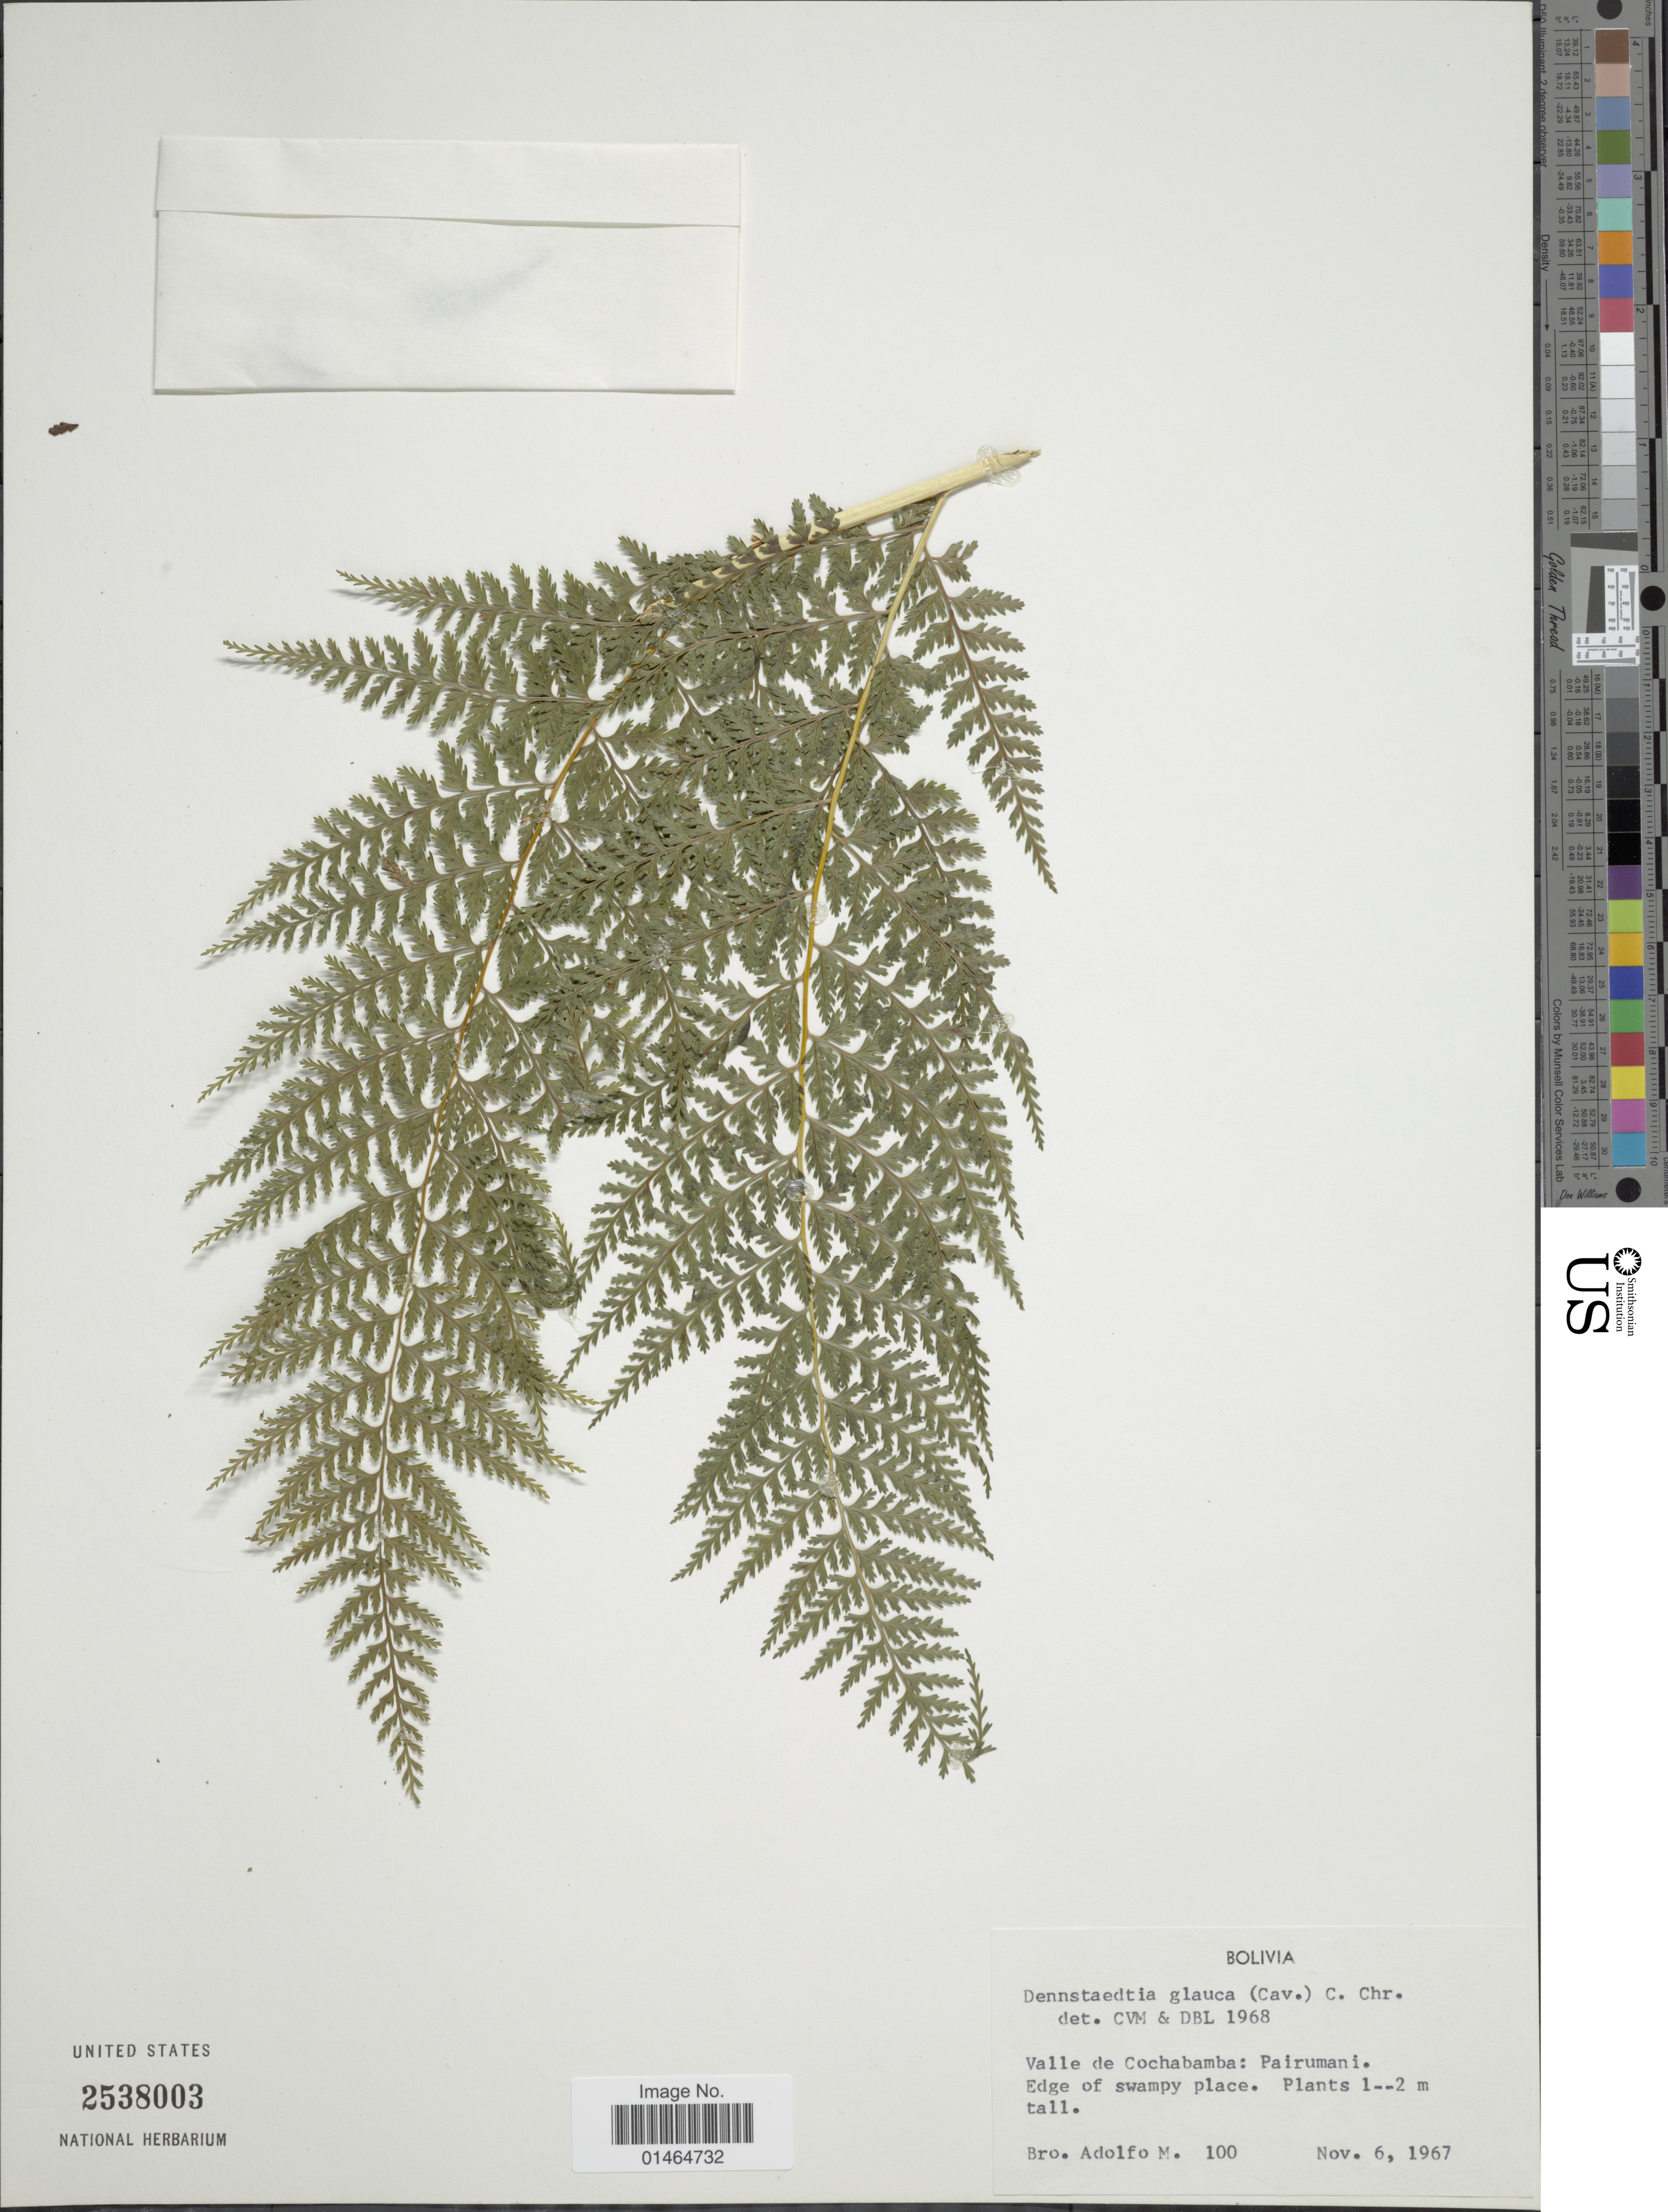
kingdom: Plantae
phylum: Tracheophyta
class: Polypodiopsida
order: Polypodiales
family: Dennstaedtiaceae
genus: Dennstaedtia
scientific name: Dennstaedtia glauca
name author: (Cav.) C. Chr.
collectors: Bro. Adolfo M.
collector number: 100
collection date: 1967-11-06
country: Bolivia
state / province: Cochabamba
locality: Pairumani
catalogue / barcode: US 2538003